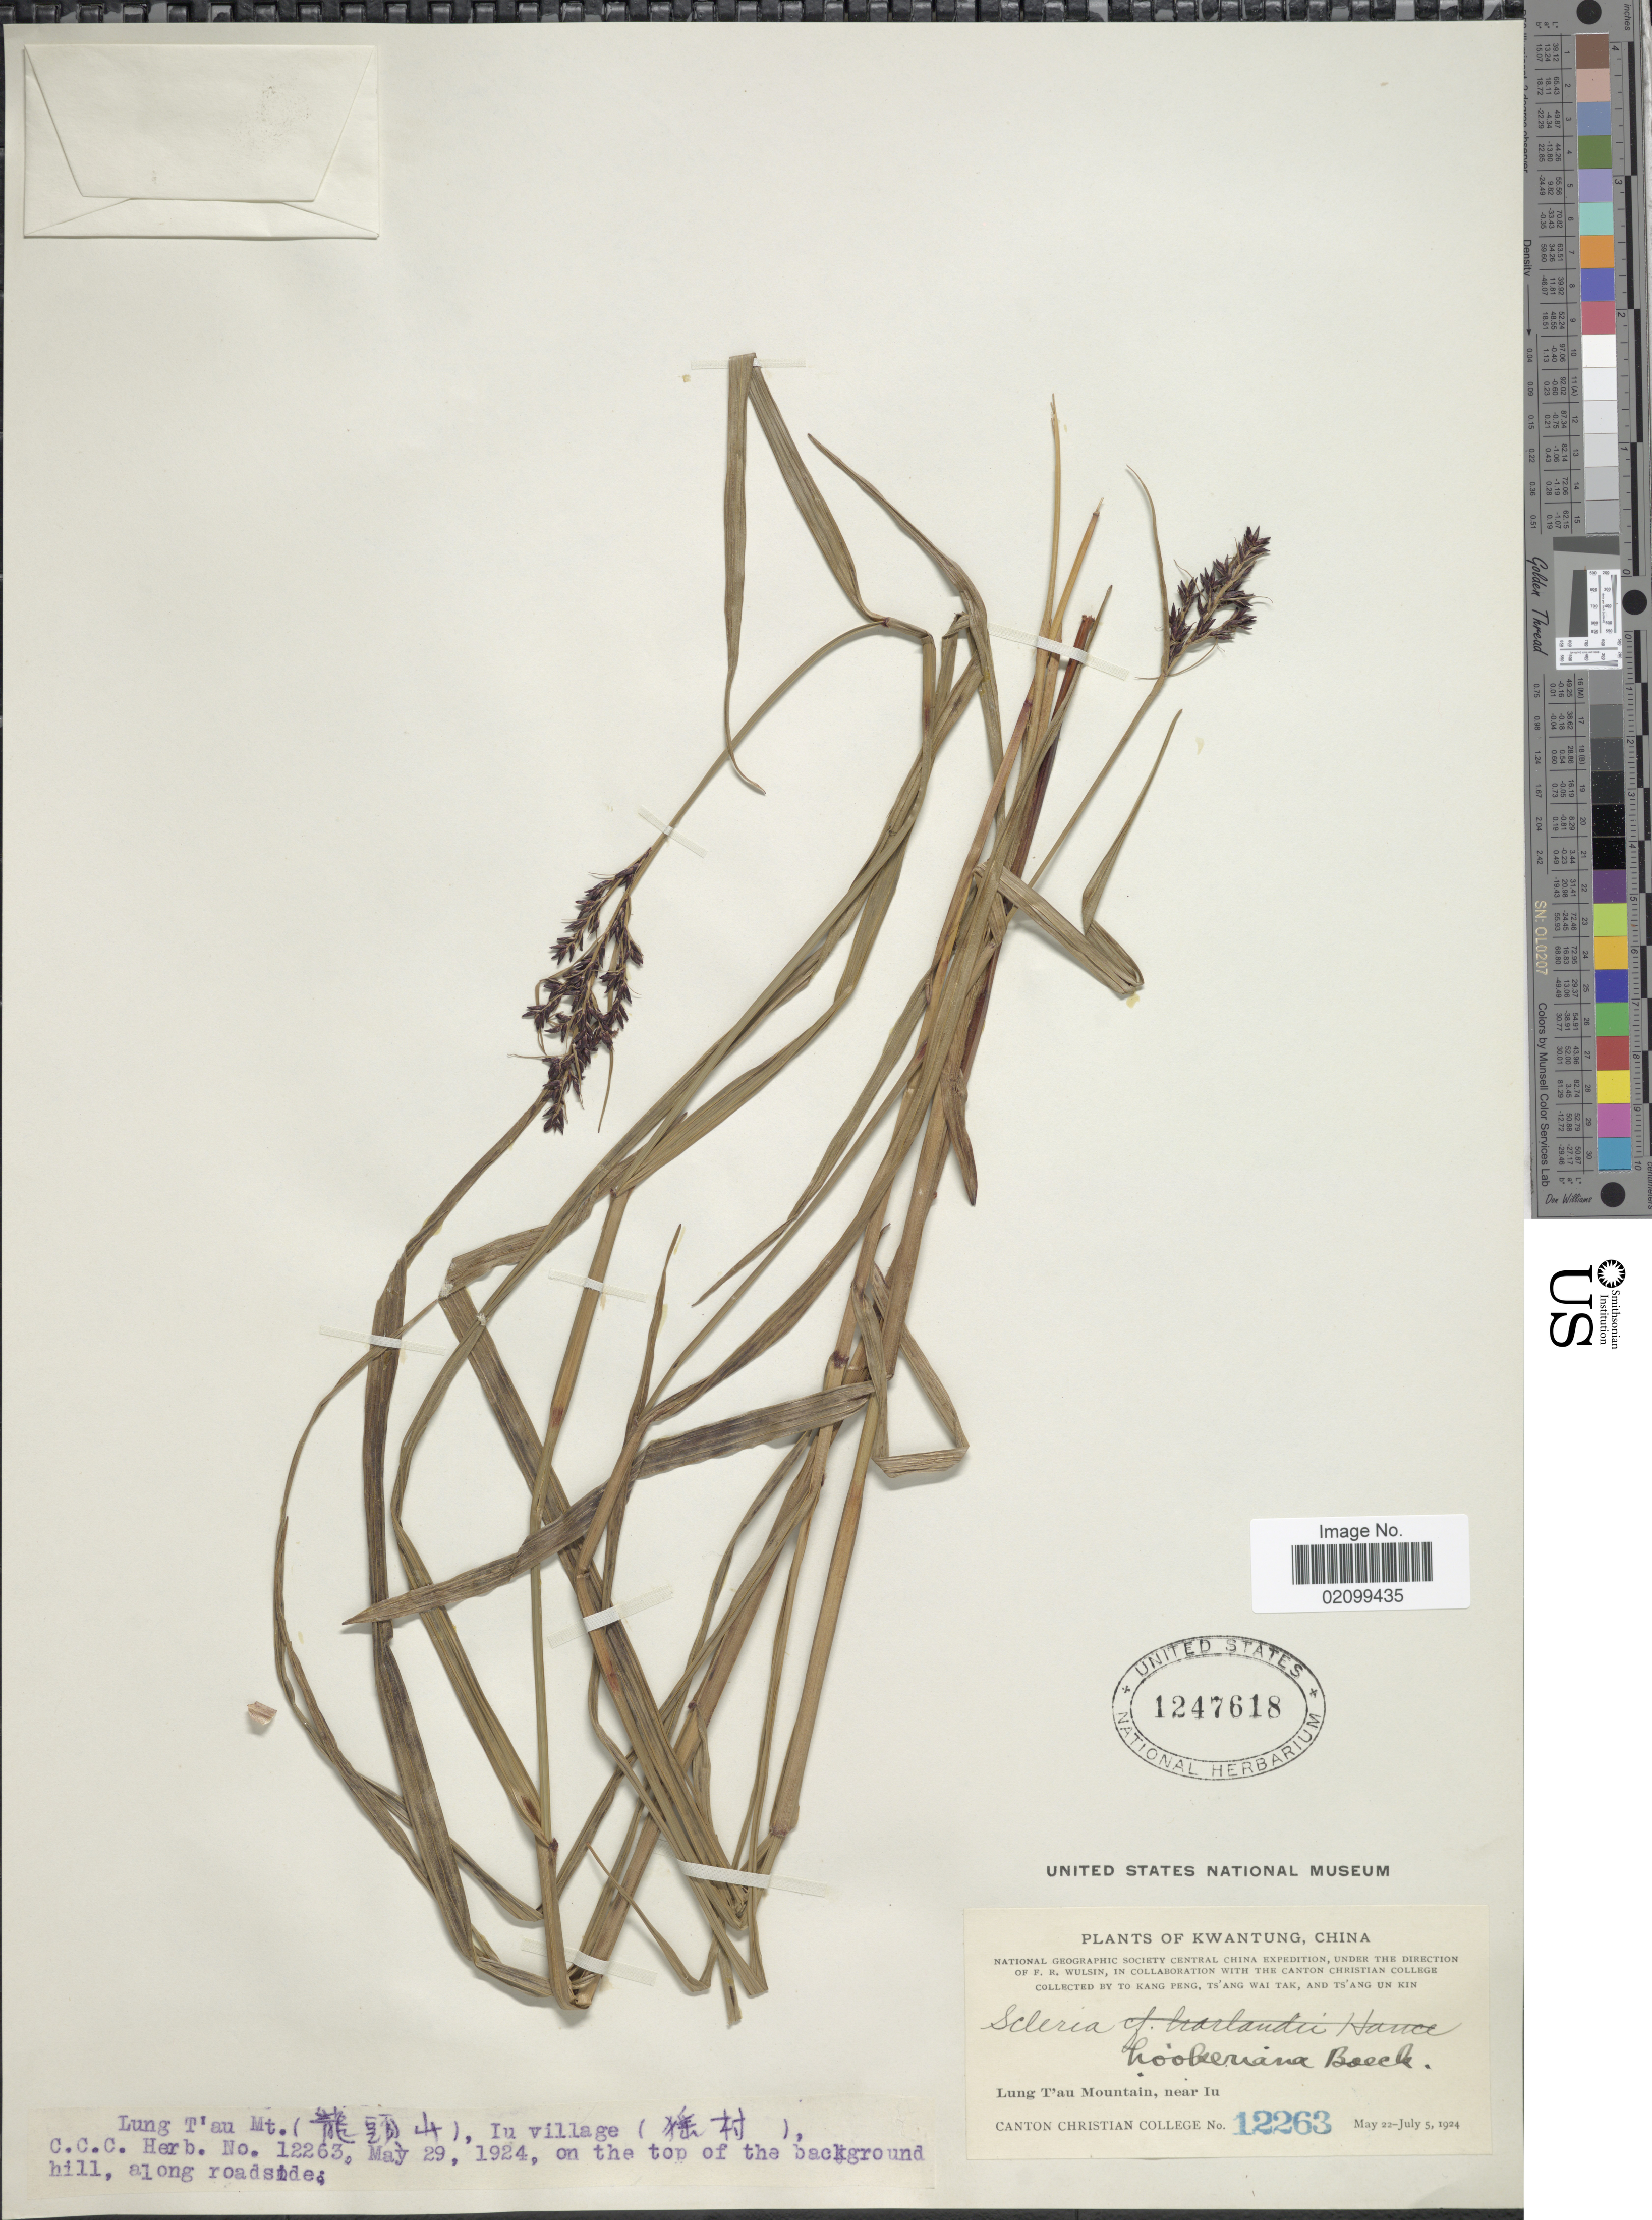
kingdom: Plantae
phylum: Tracheophyta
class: Liliopsida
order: Poales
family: Cyperaceae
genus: Scleria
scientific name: Scleria terrestris var. hookeriana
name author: (Boeckeler) D.M. Verma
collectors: T. K. Peng, W. T. Tsang & Ts' Ang Un Kin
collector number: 12263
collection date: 1924-05-29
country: China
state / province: Guangdong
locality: Kwangtung, Lung T'au Mountain, near Iu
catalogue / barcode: US 1247618